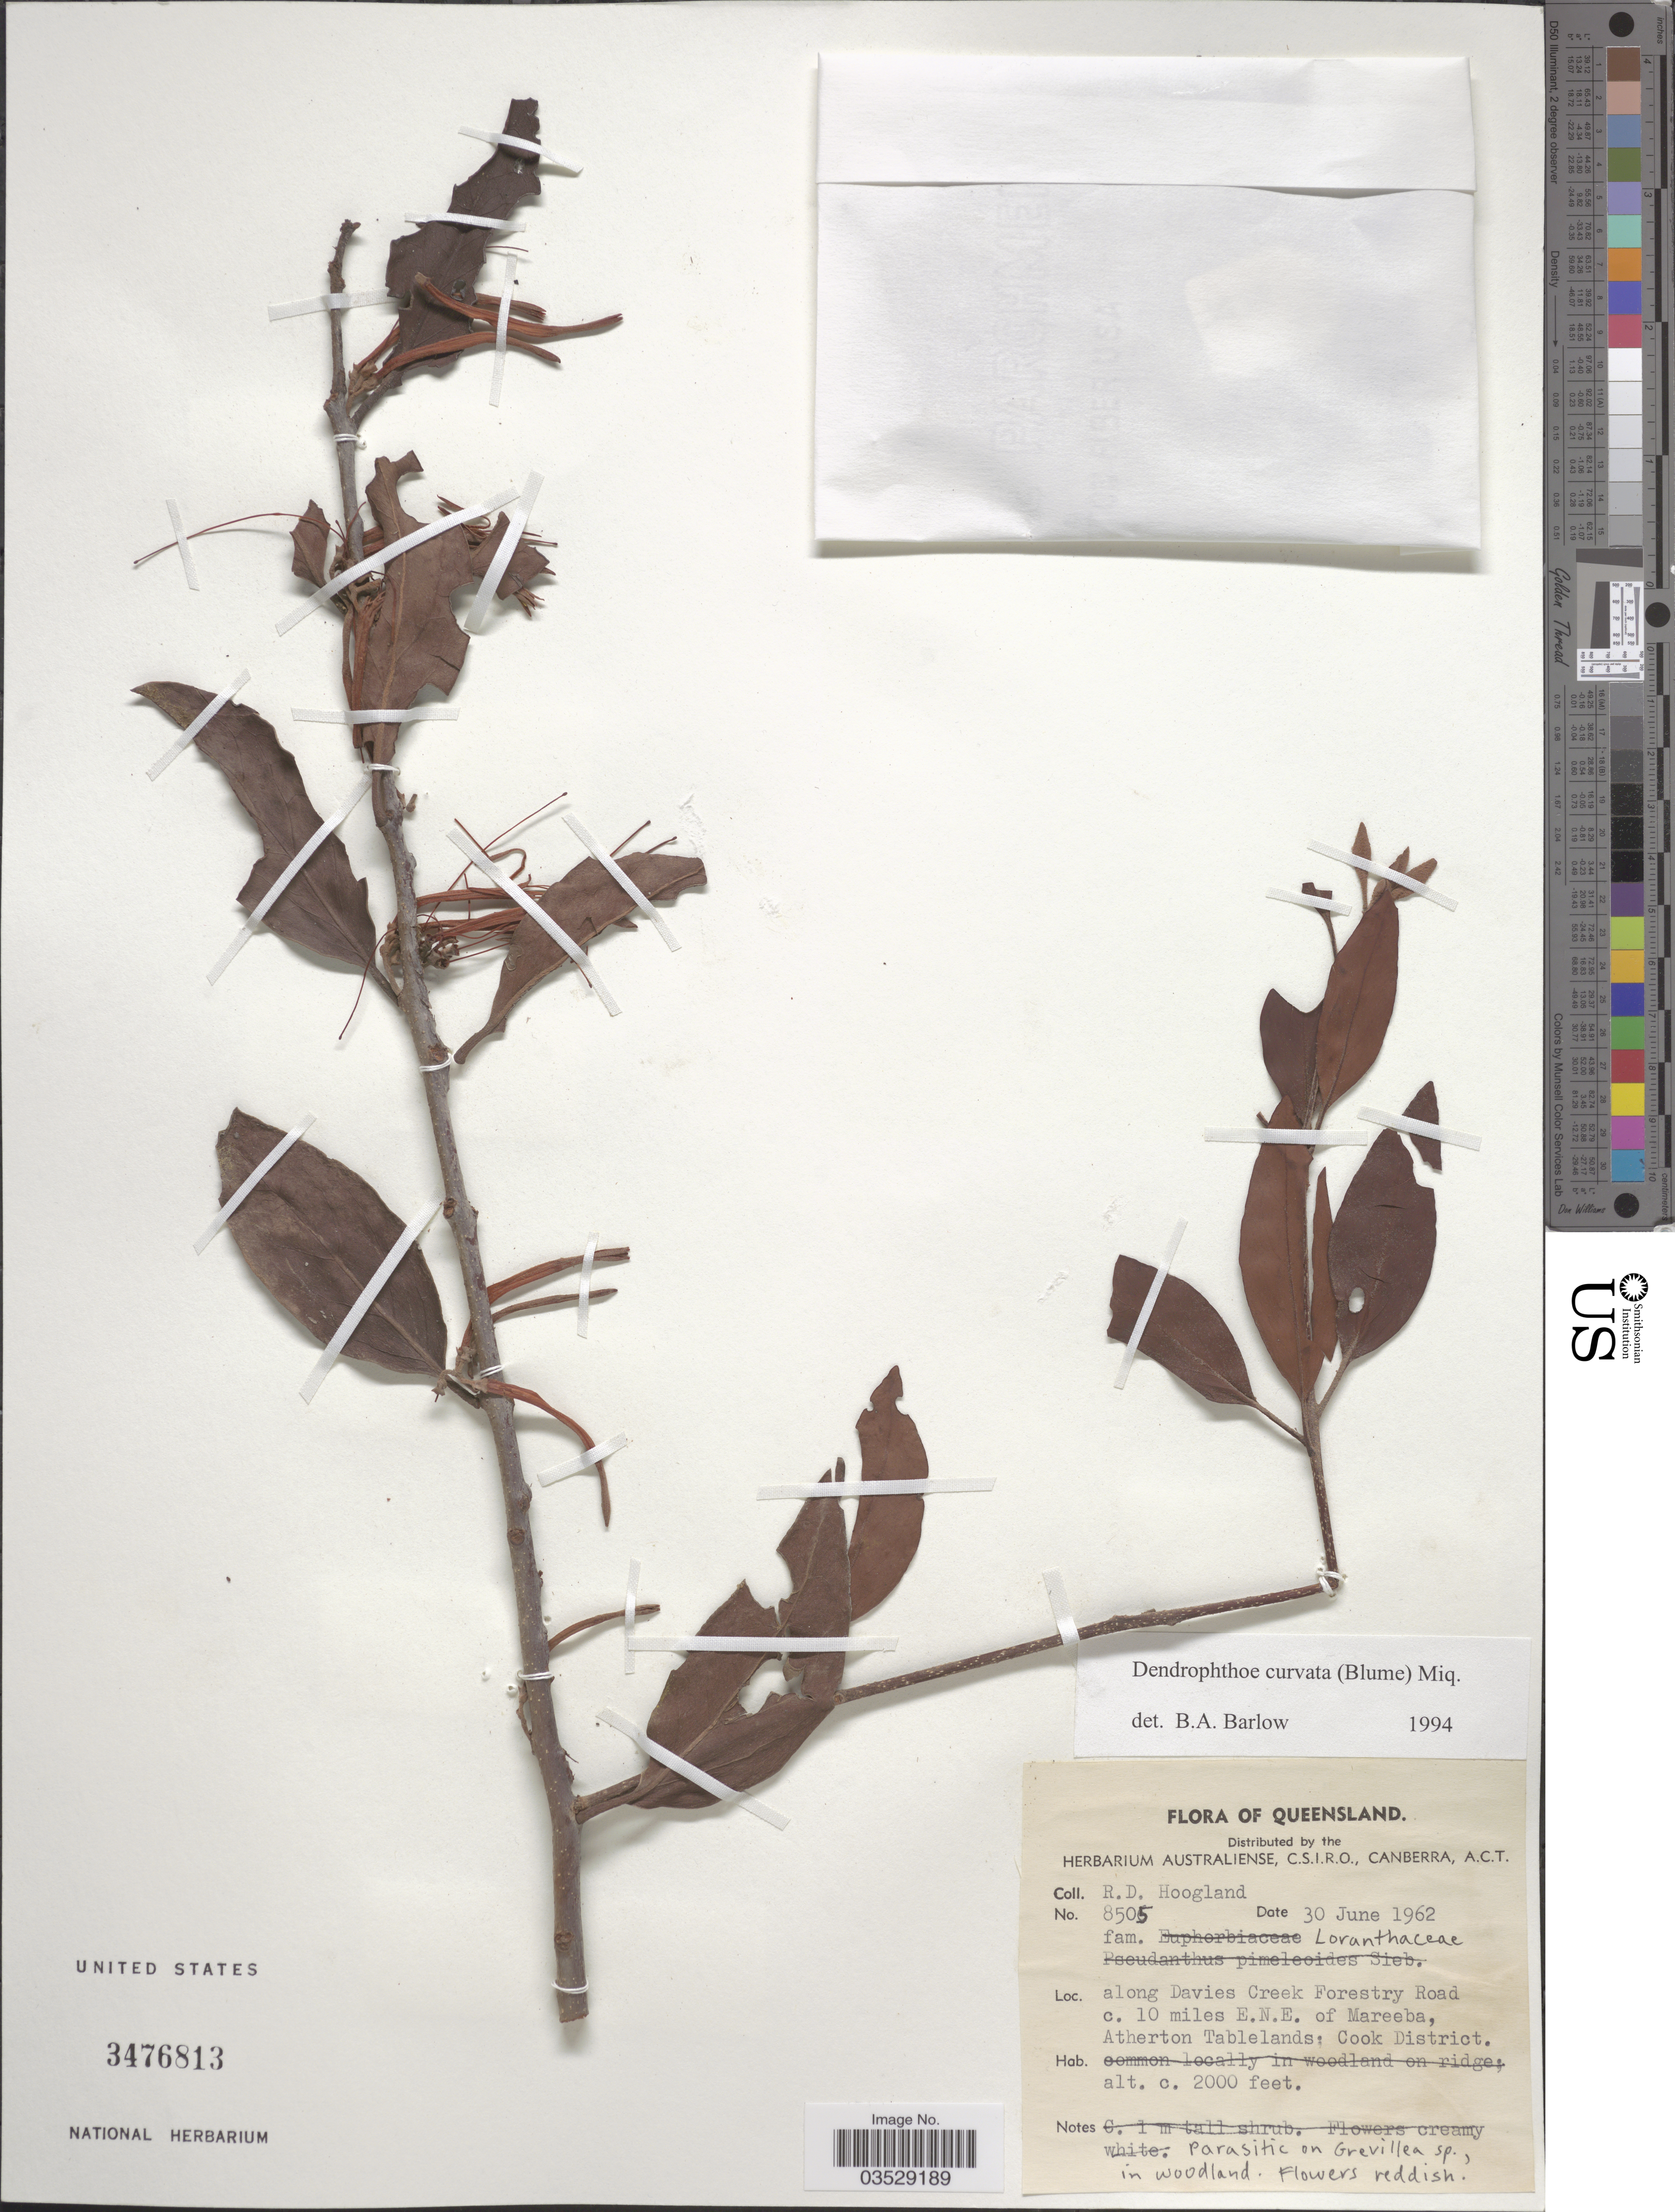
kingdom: Plantae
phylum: Tracheophyta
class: Magnoliopsida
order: Santalales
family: Loranthaceae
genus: Dendrophthoe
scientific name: Dendrophthoe curvata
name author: Miq.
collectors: R. D. Hoogland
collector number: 8505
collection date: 1962-06-30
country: Australia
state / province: Queensland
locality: Along Davies Creek Forestry Road c. 10 miles E. N. E. of Mareeba, Atherton Tablelands; Cook District.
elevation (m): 610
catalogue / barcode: US 3476813